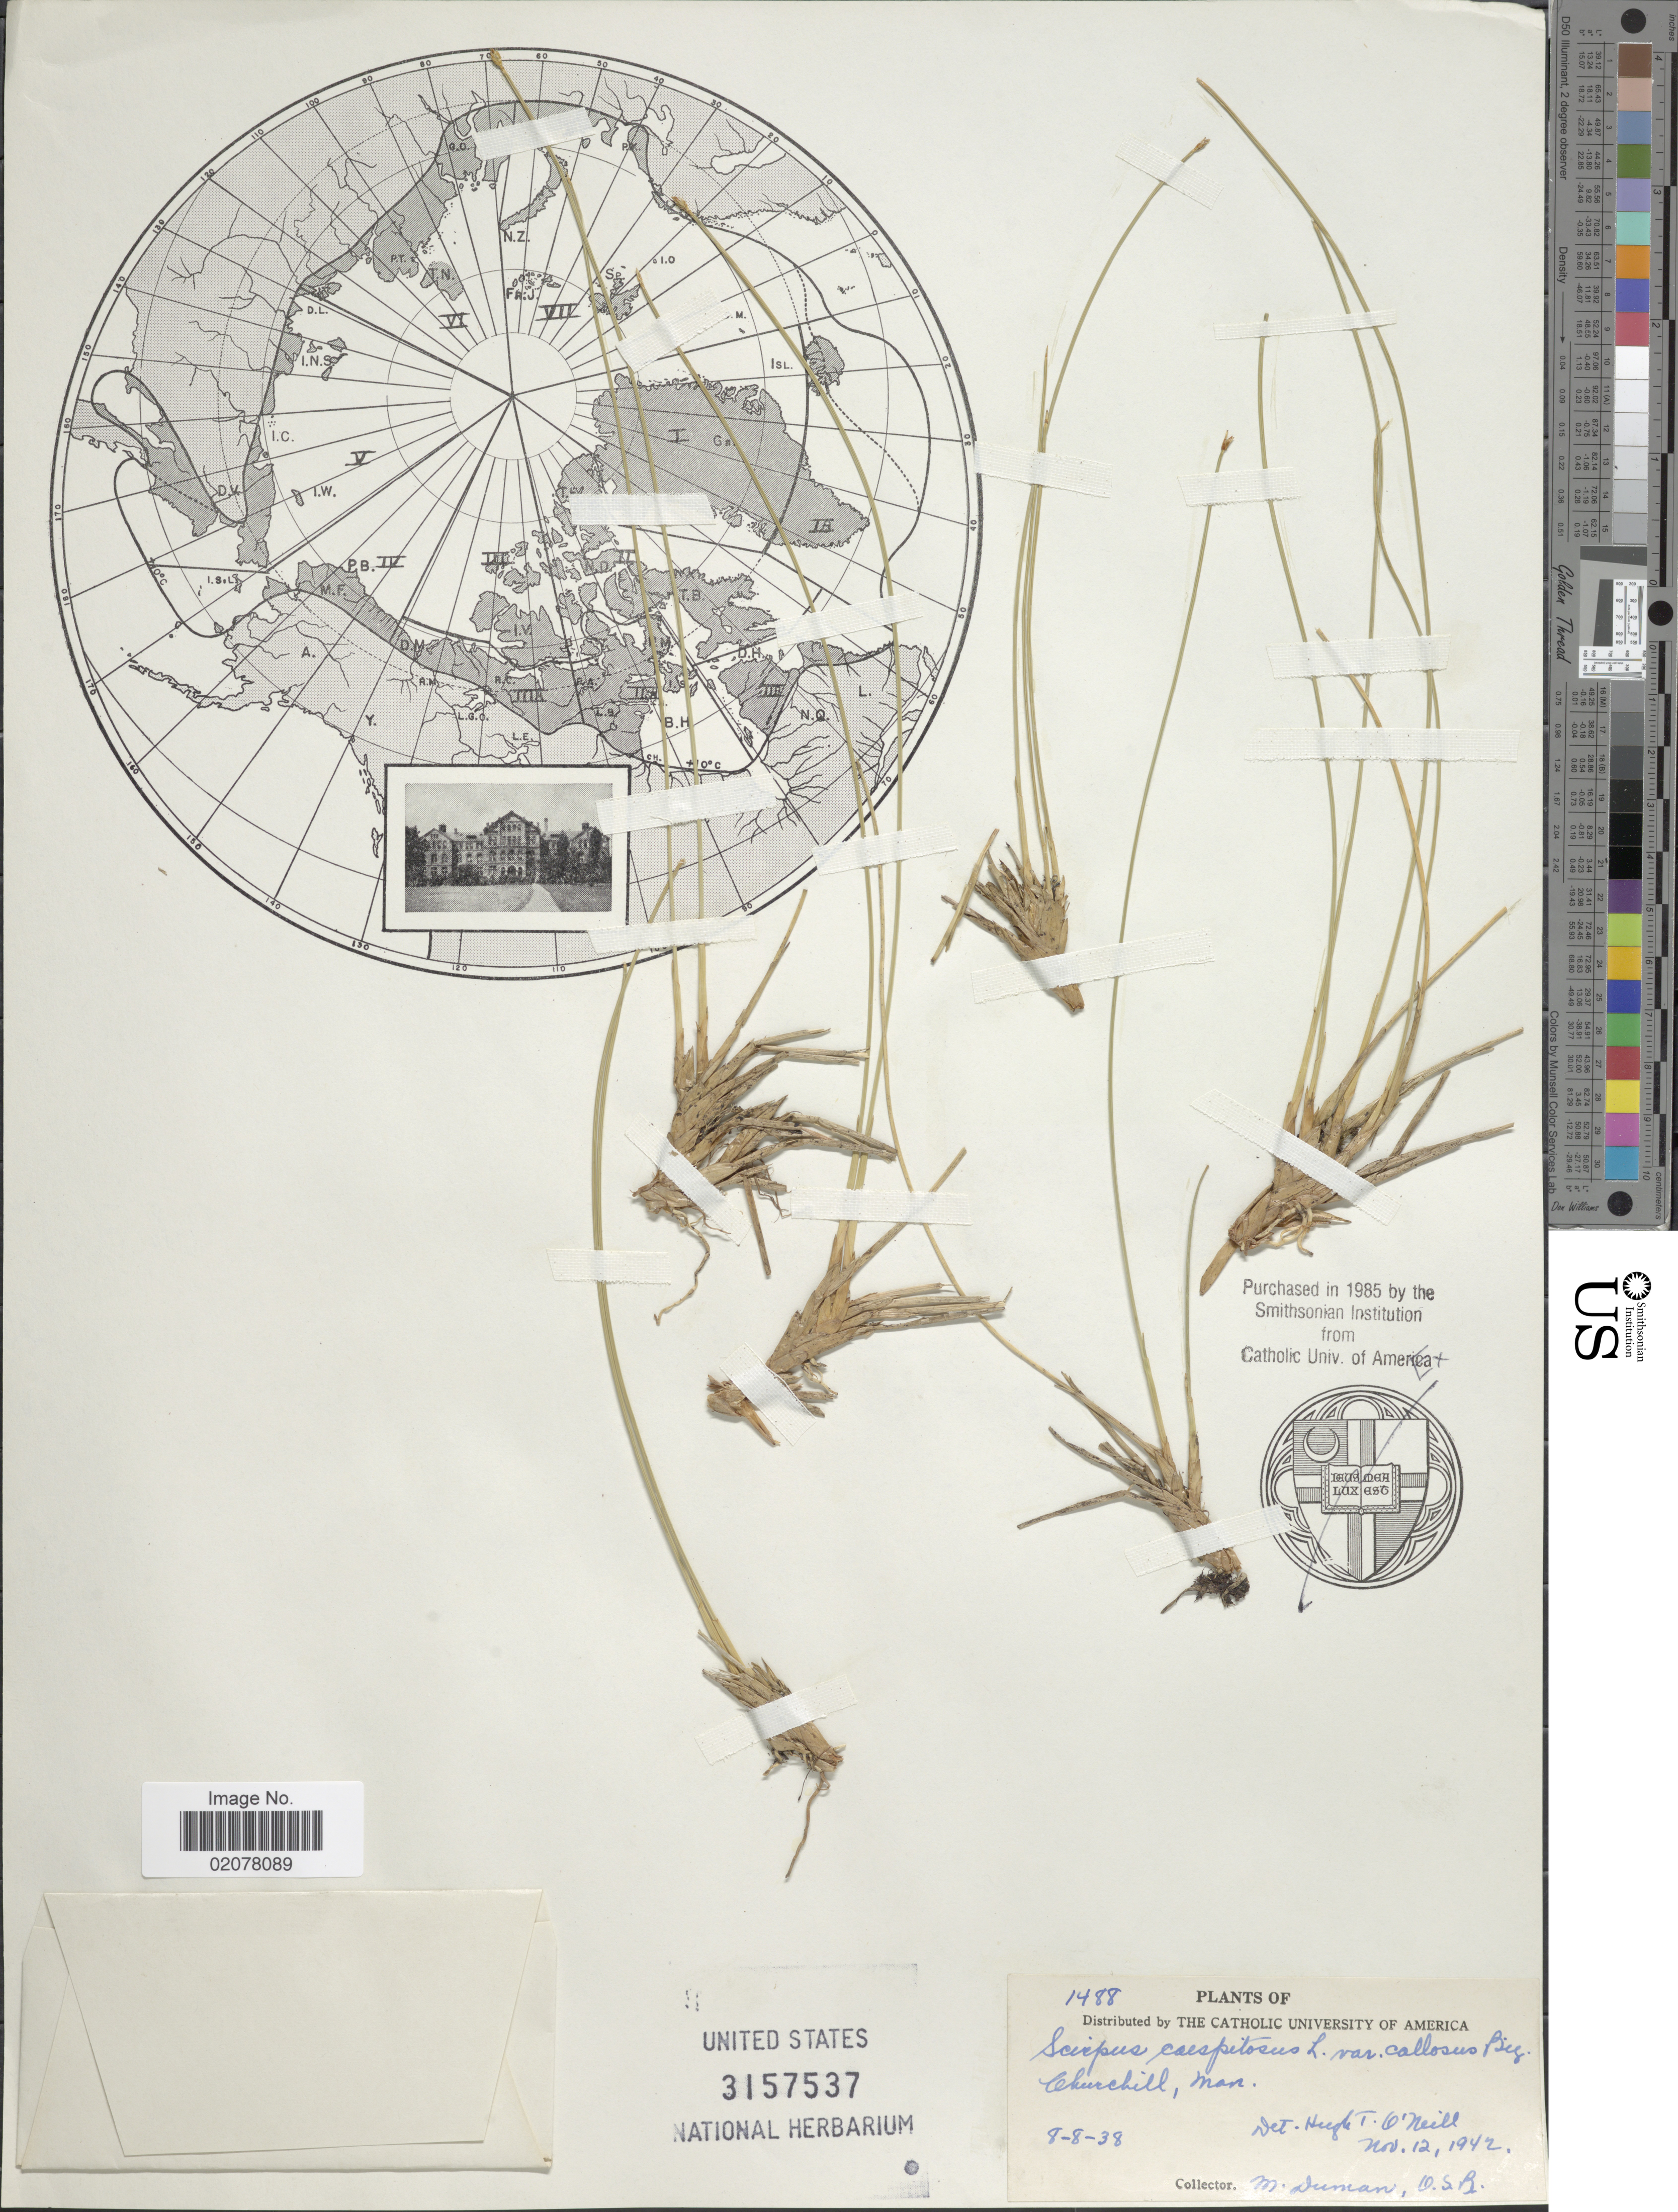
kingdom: Plantae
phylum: Tracheophyta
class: Liliopsida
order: Poales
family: Cyperaceae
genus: Trichophorum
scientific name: Trichophorum cespitosum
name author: (L.) Hartm.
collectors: M. Duman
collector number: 1488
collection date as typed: Transcribed d/m/y: 8/8/38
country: Canada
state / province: Manitoba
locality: Churchill, Man.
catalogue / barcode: US 3157537